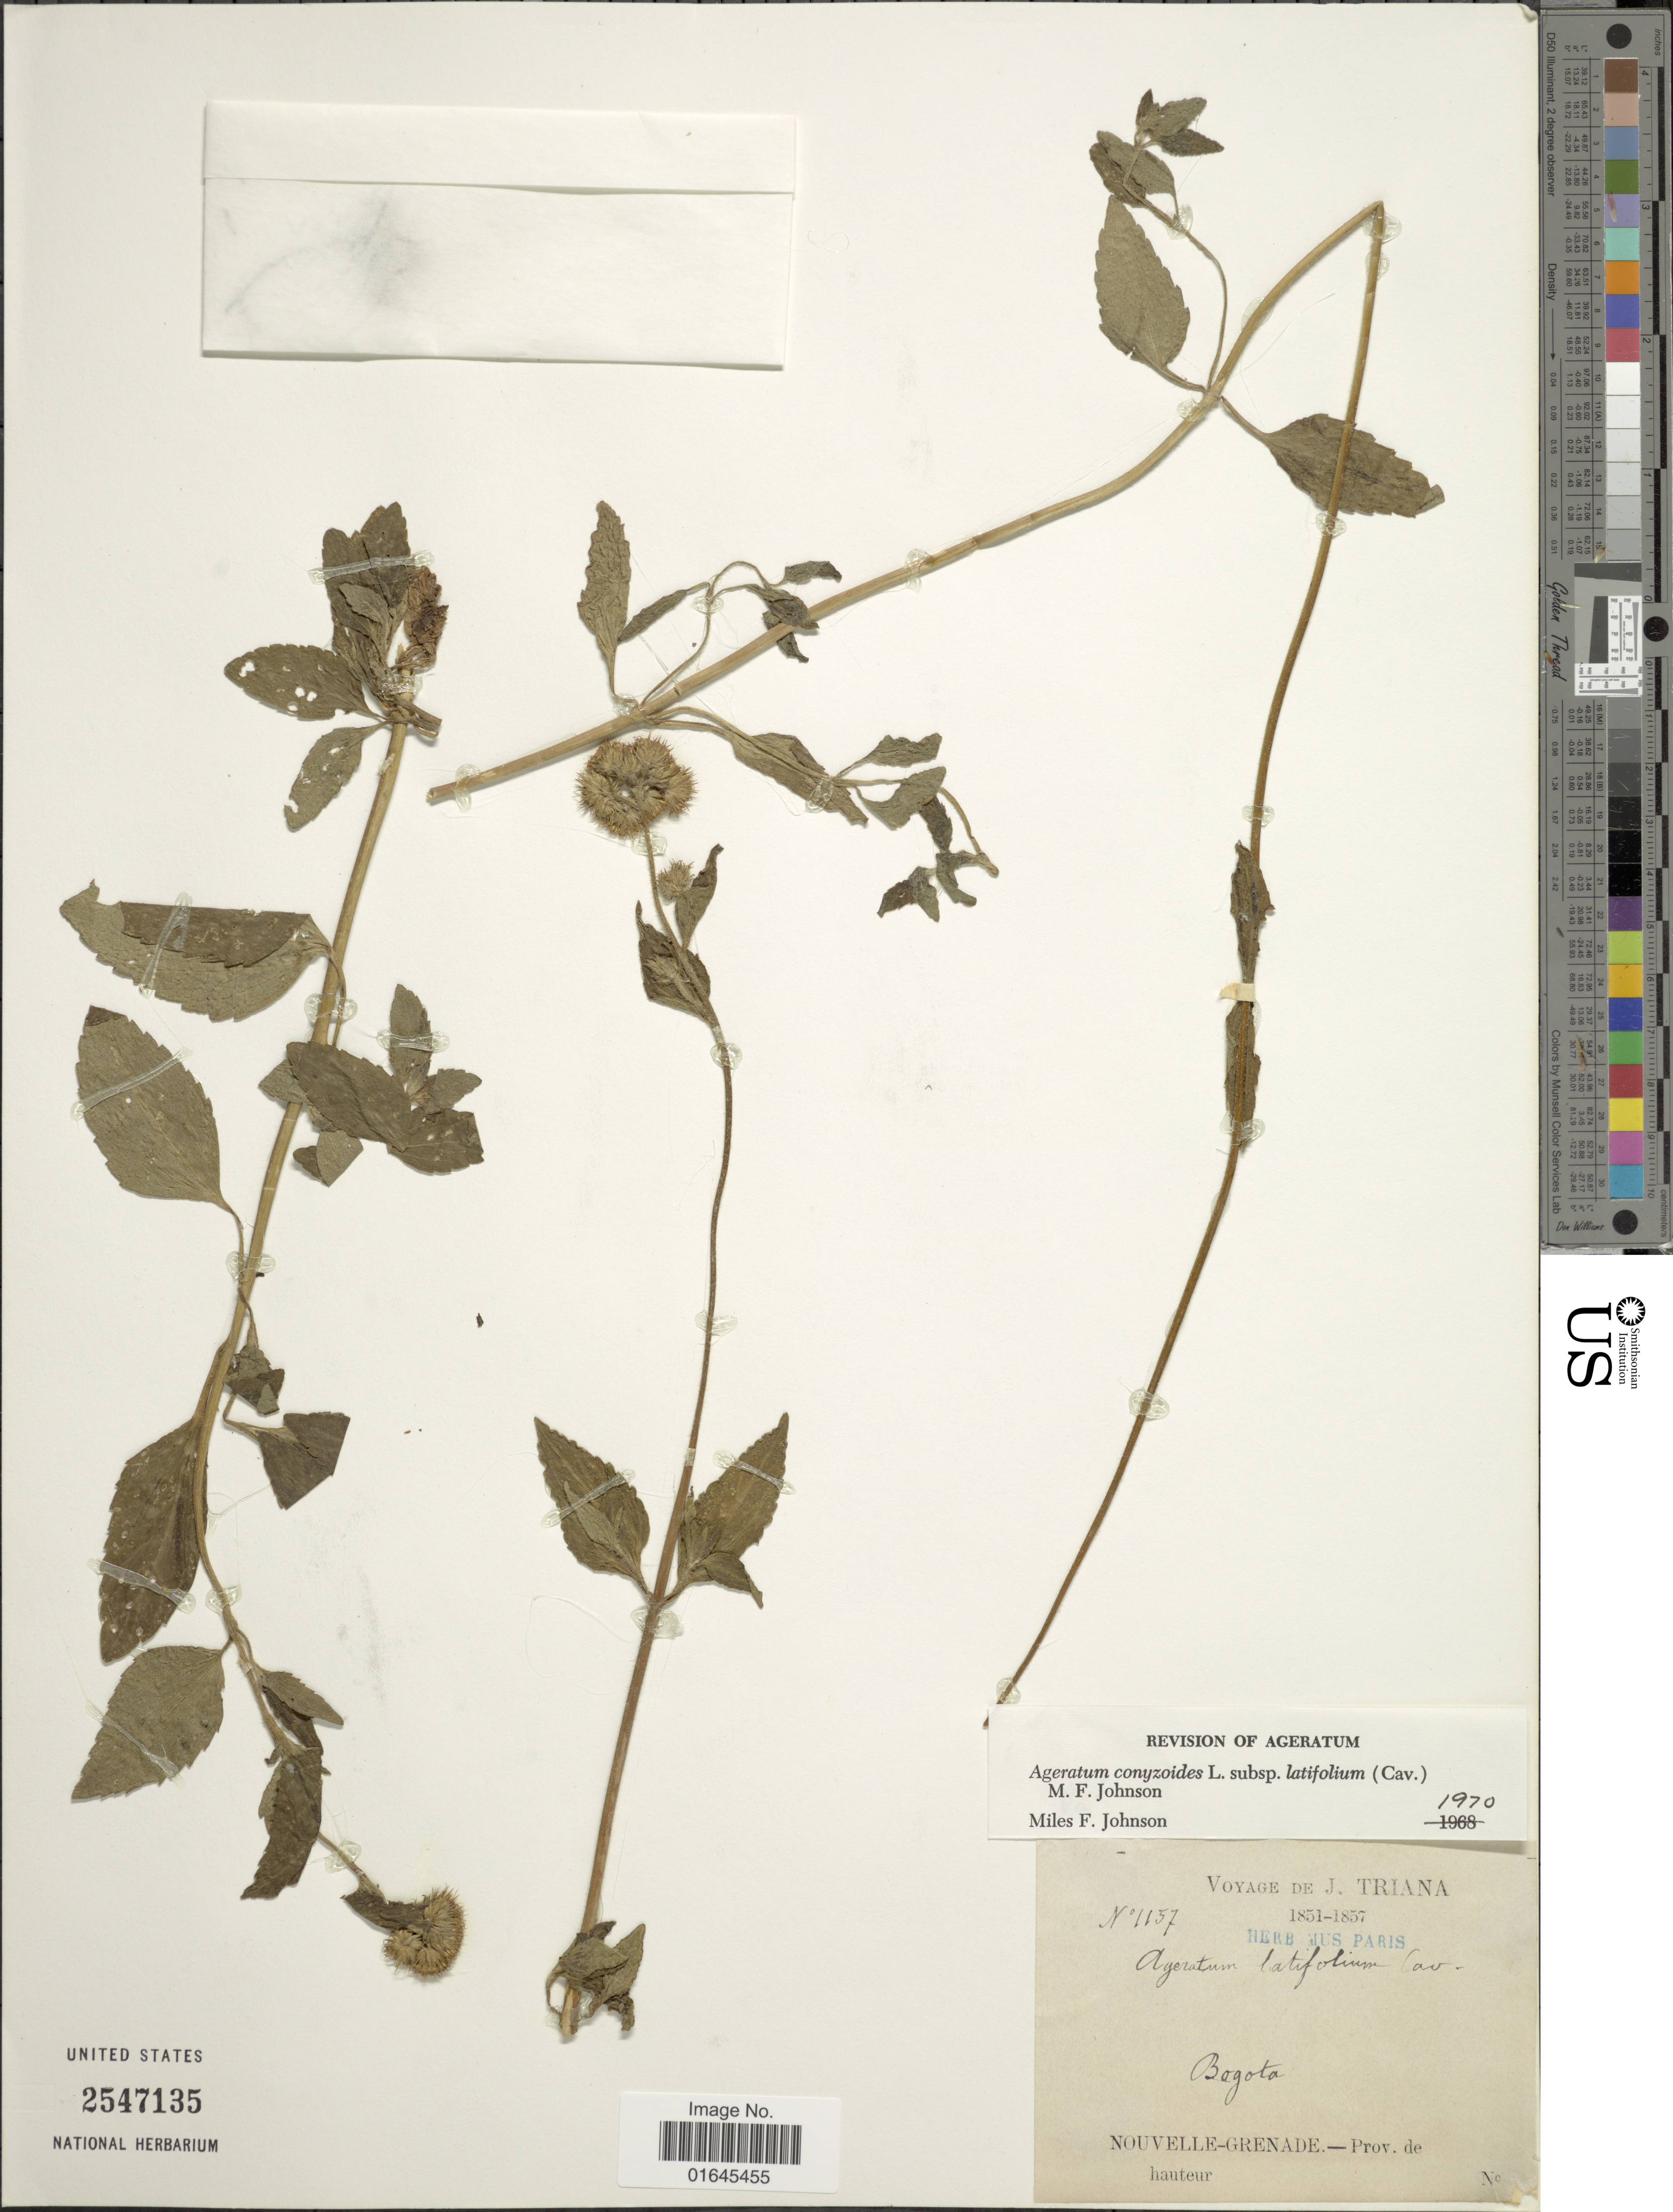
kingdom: Plantae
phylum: Tracheophyta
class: Magnoliopsida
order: Asterales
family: Asteraceae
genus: Ageratum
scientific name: Ageratum conyzoides subsp. latifolium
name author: (Cav.) M.F. Johnson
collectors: J. Triana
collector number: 1157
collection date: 1851/1857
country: Colombia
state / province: Bogota D.C.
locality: Nouvelle-Grenade - Prov. de hauteur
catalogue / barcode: US 2547135